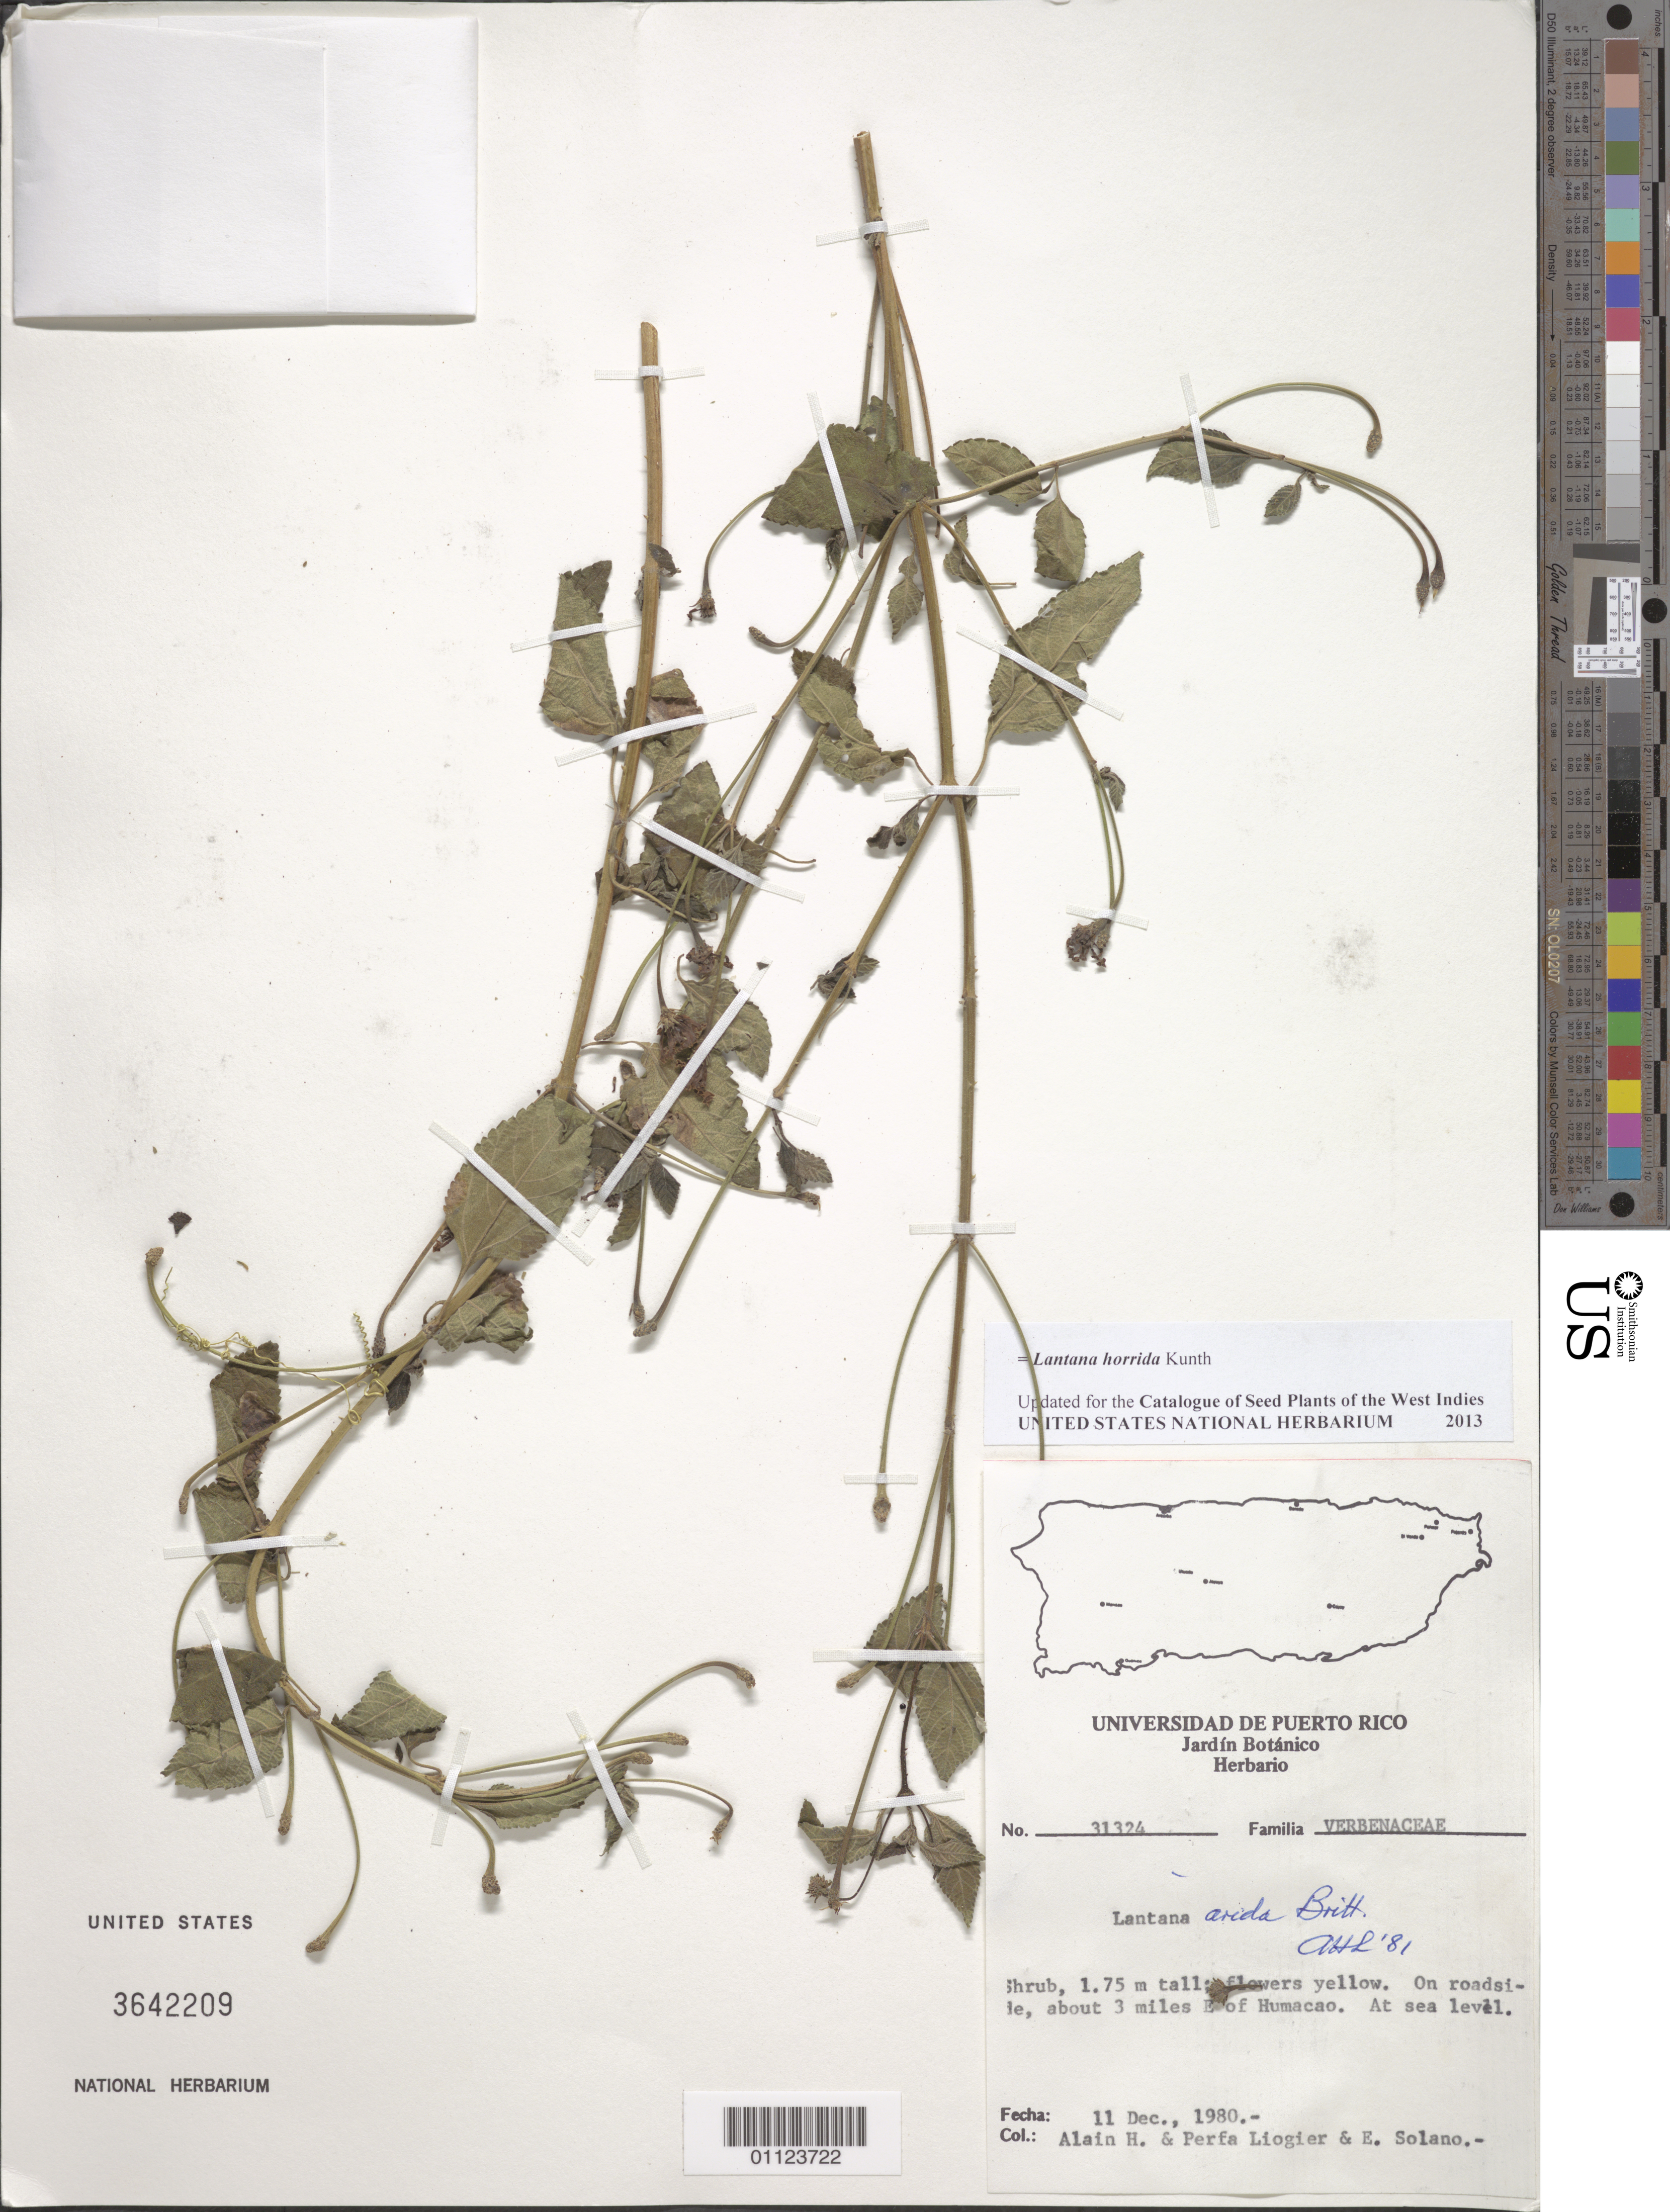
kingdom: Plantae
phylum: Tracheophyta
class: Magnoliopsida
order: Lamiales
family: Verbenaceae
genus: Lantana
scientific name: Lantana horrida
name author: Kunth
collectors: A. H. Liogier, M. P. Liogier & E. Solano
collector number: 31324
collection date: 1980-12-11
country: Puerto Rico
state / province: Humacao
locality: Humacao, 3 miles E.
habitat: On roadside.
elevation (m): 0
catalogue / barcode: US 3642209